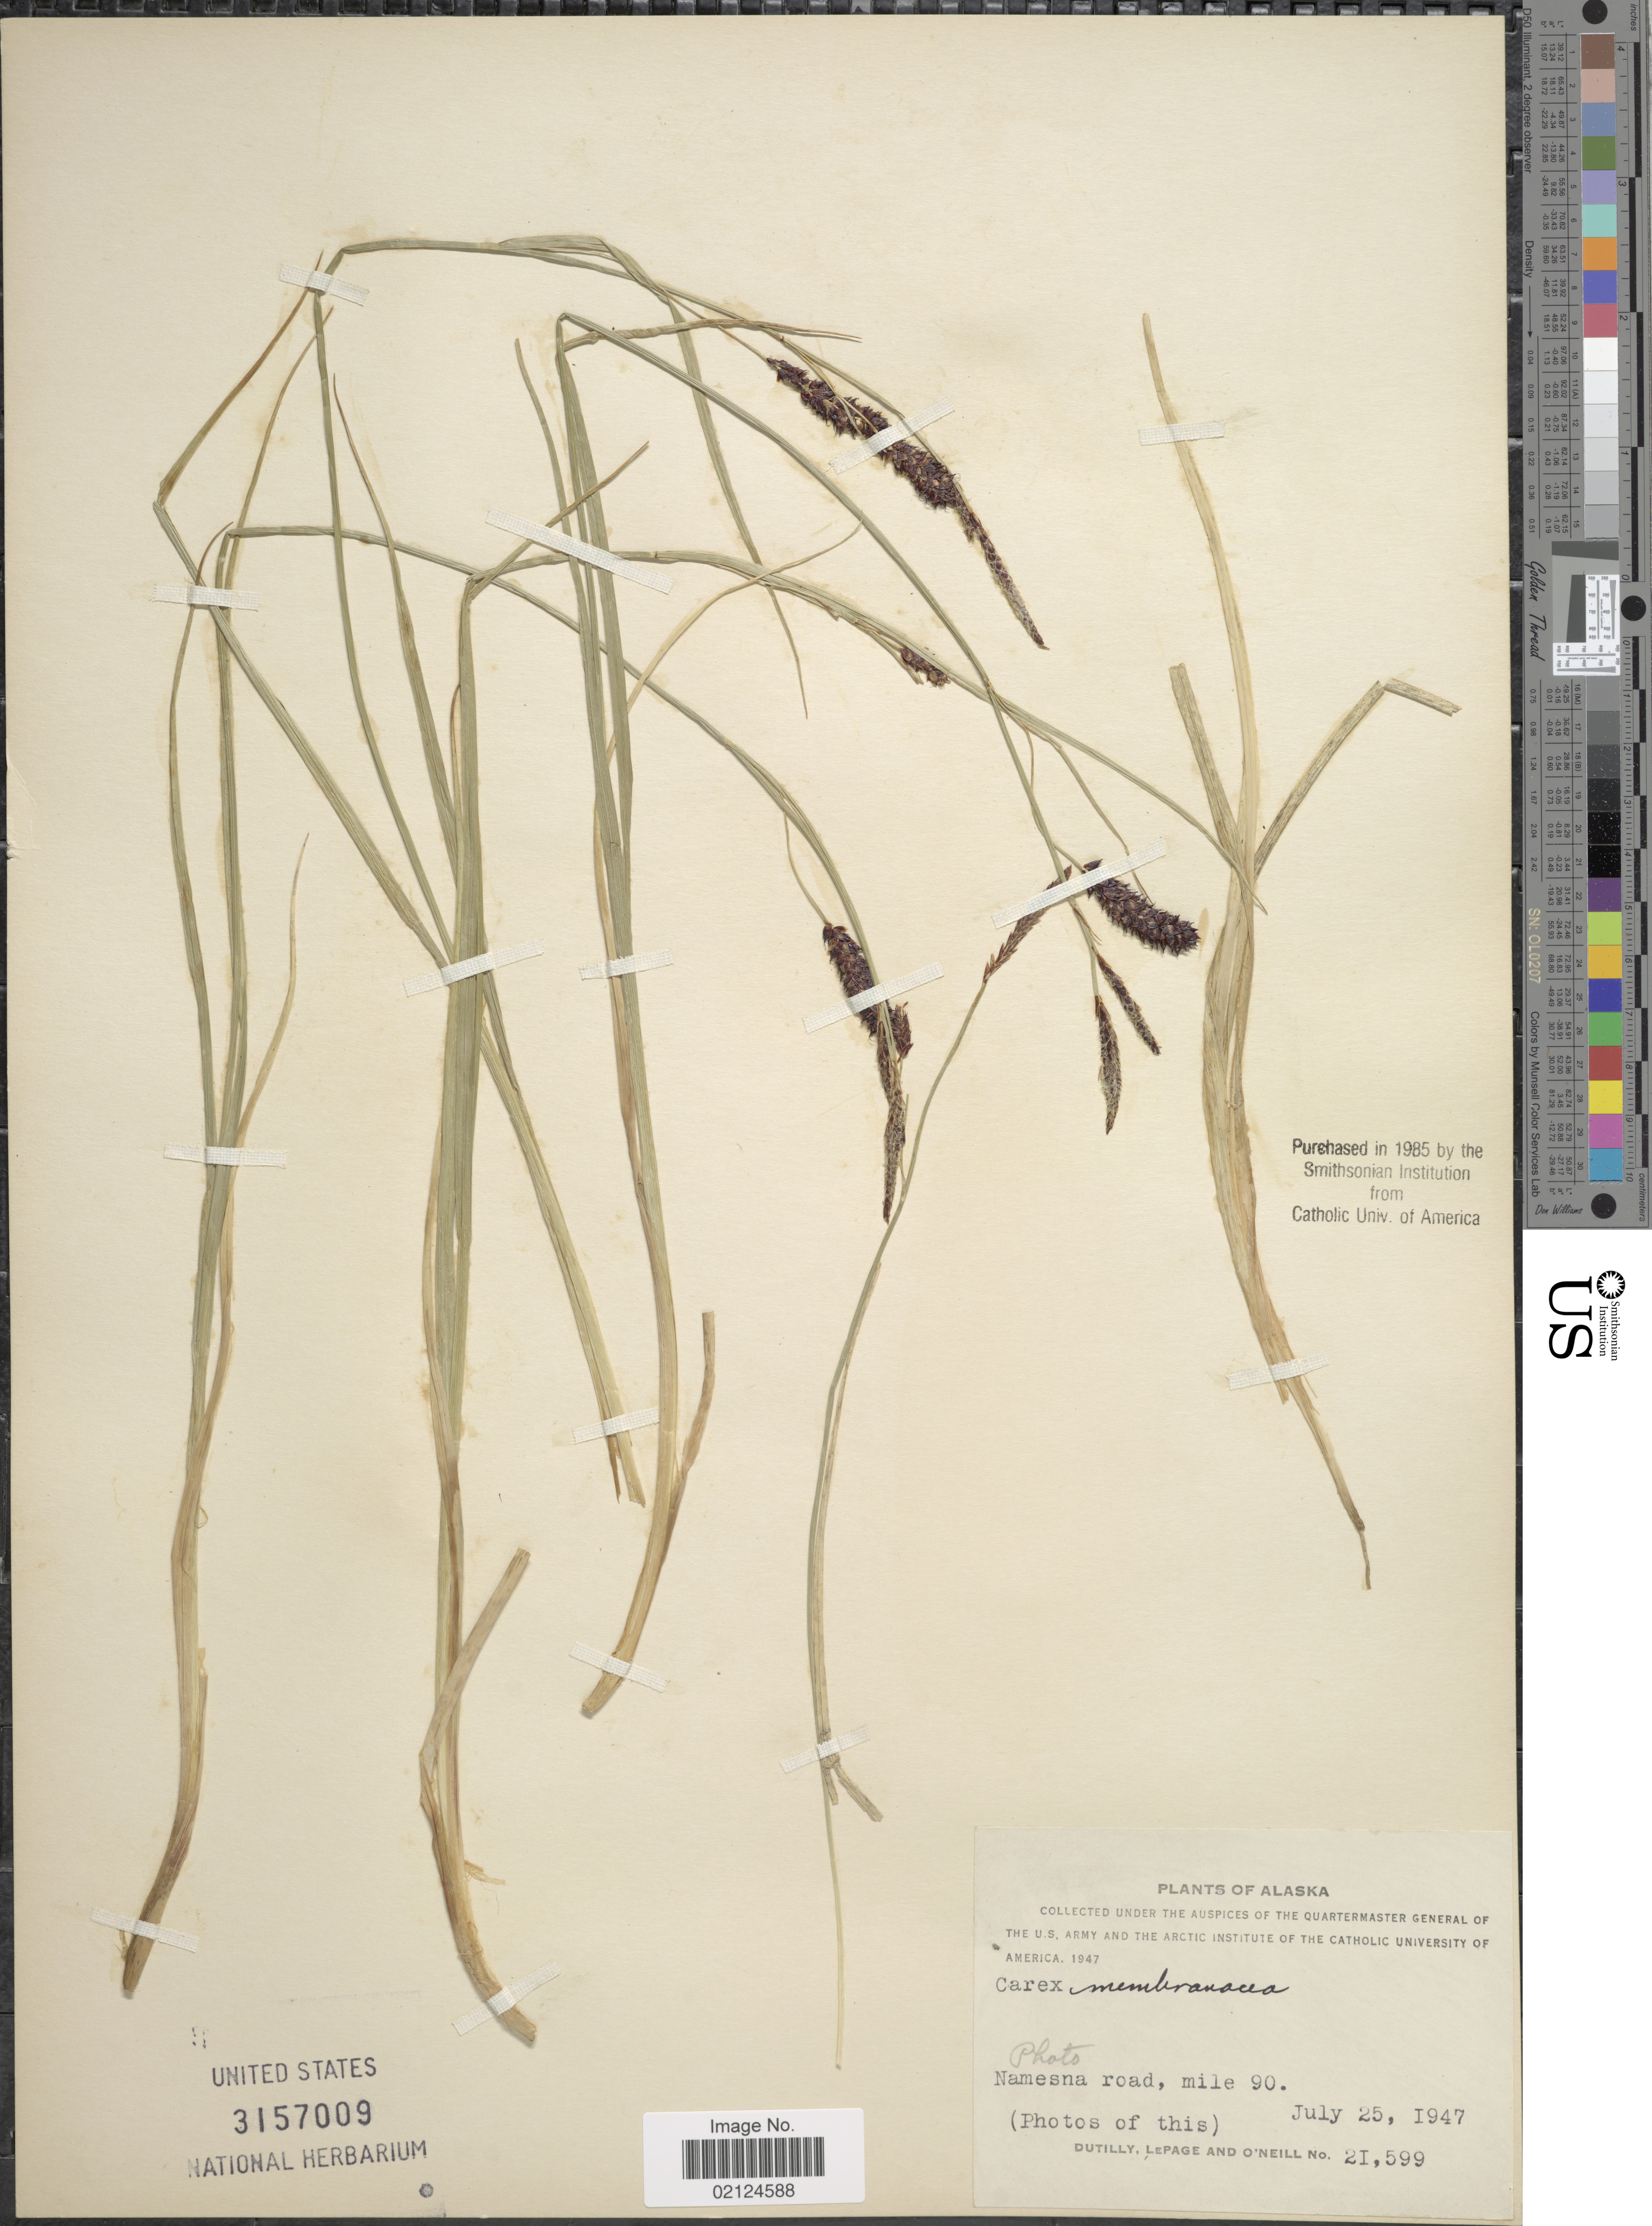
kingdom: Plantae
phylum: Tracheophyta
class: Liliopsida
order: Poales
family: Cyperaceae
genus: Carex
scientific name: Carex membranacea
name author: Hook.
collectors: -. Dutilly, -. LePage & O' Neill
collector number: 21599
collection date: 1947-07-25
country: United States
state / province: Alaska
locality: Namesna road, mile 90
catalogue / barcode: US 3157009